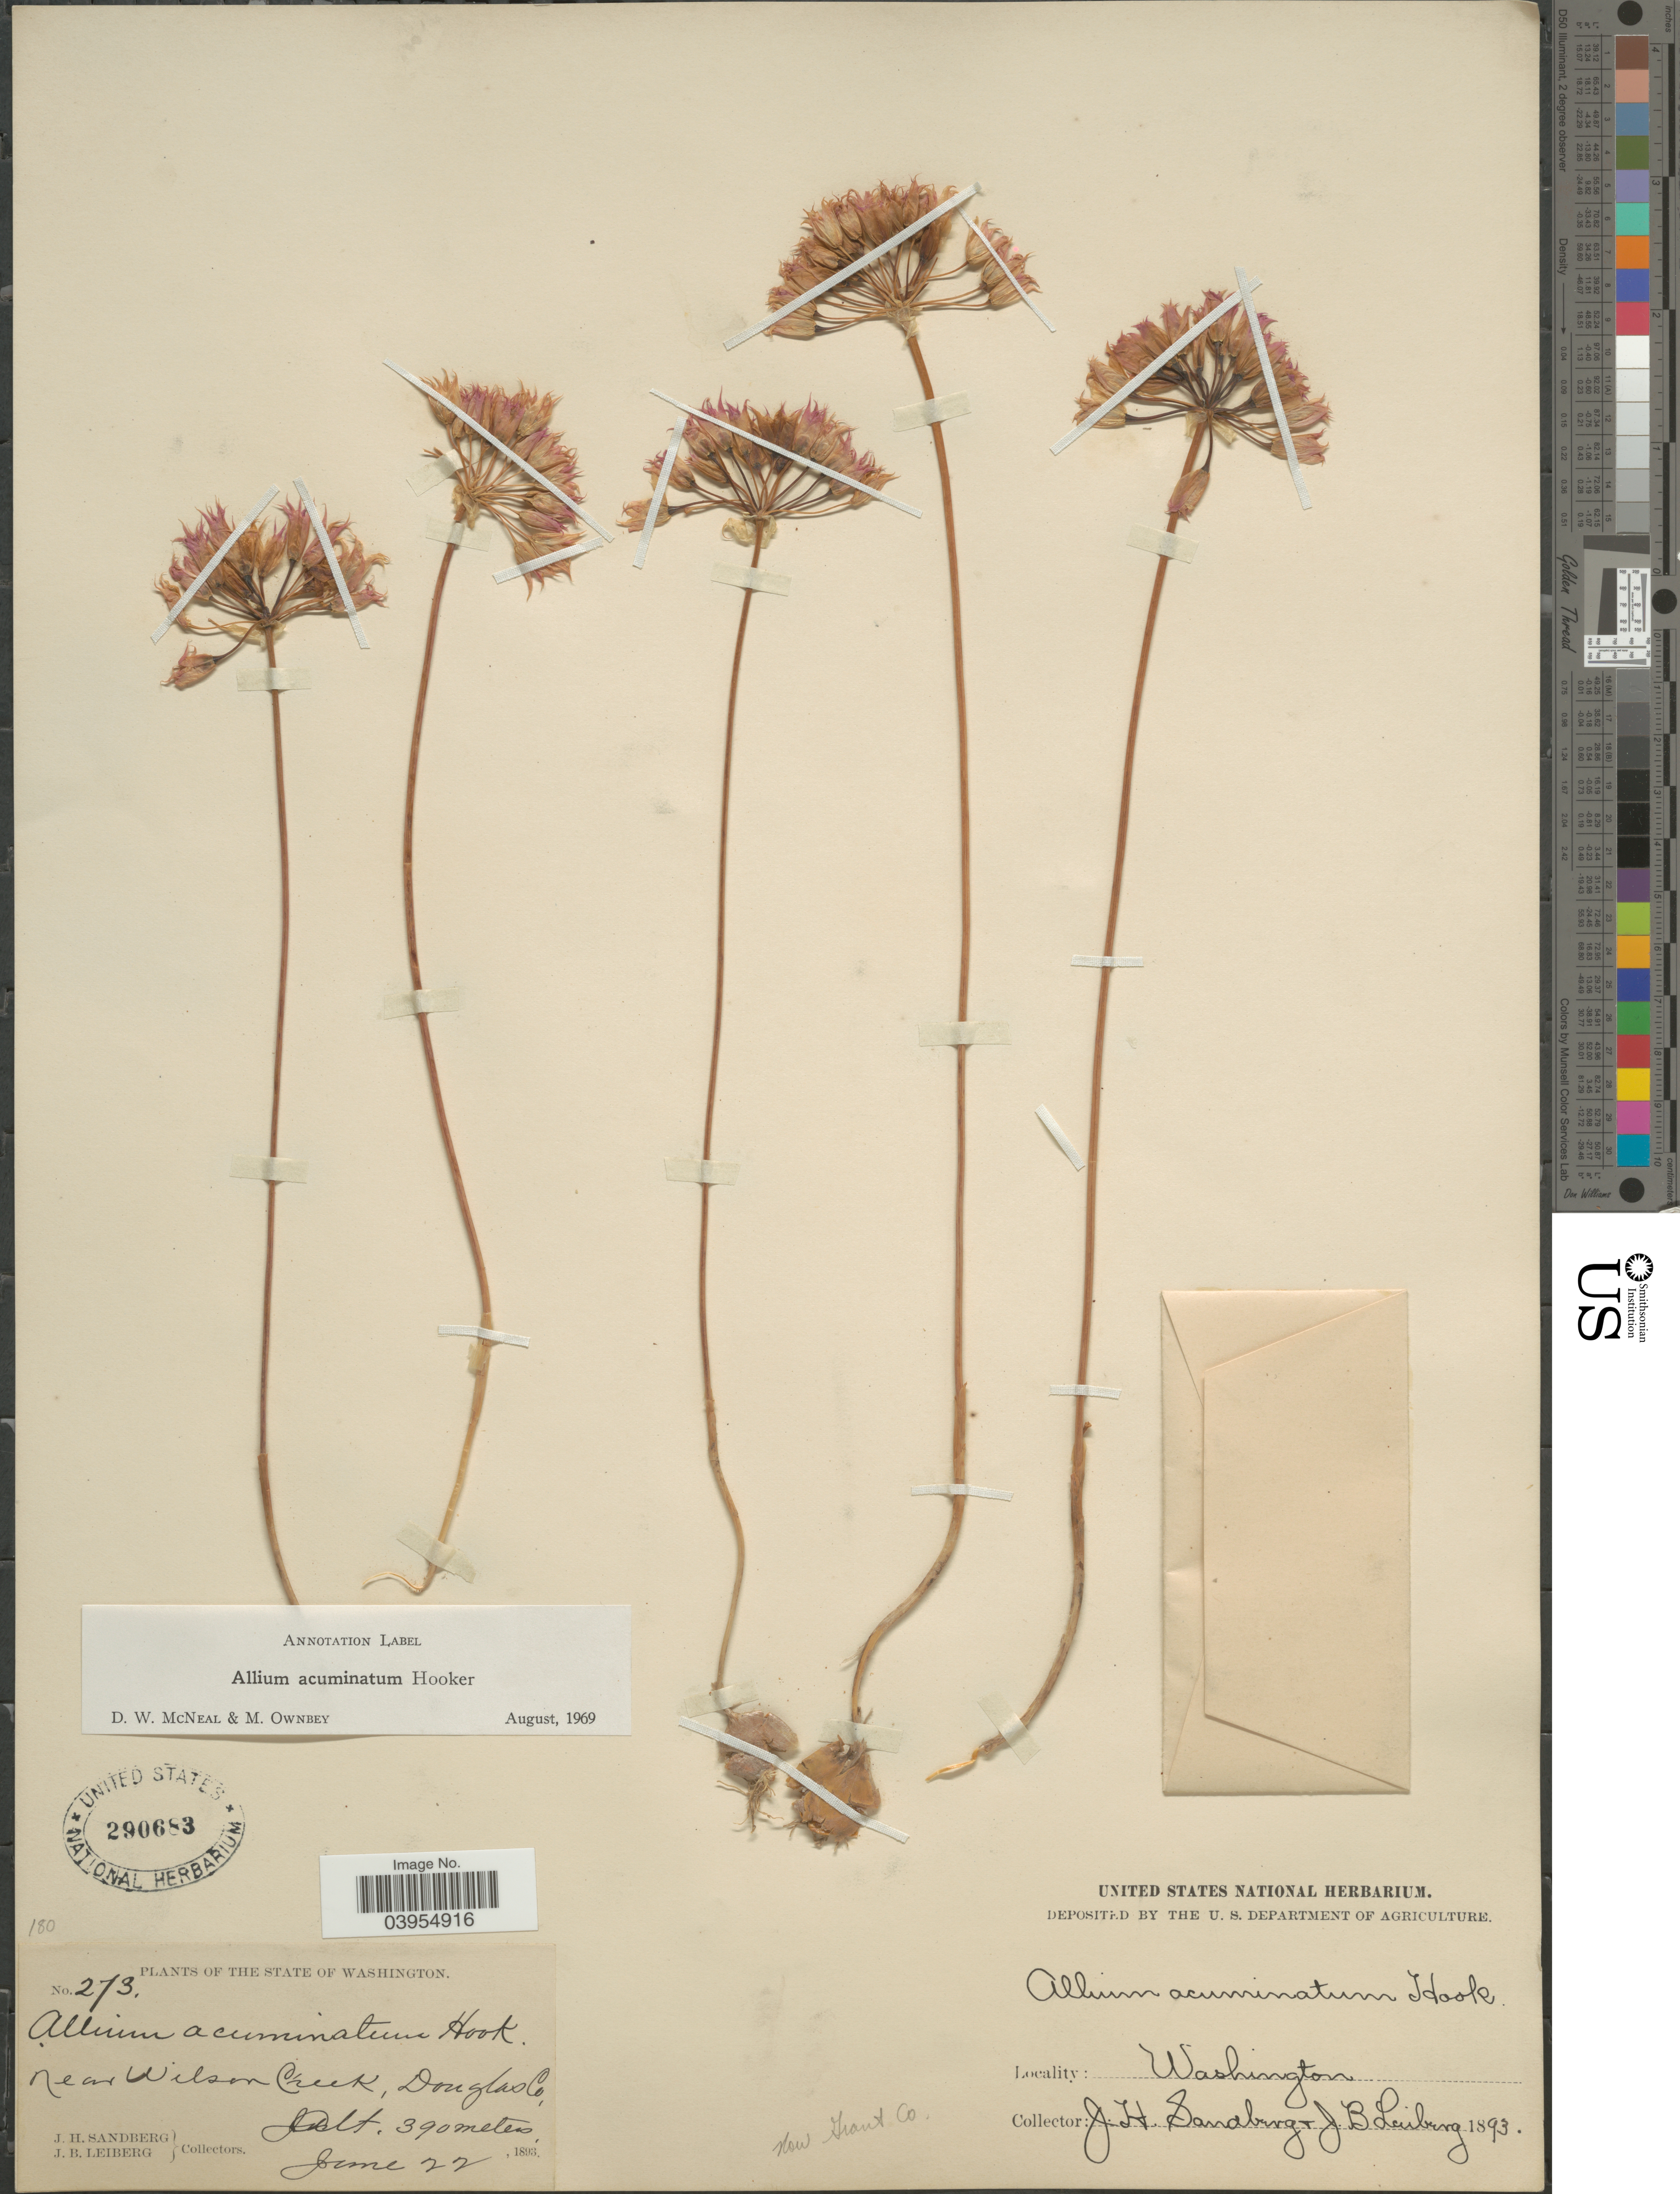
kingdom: Plantae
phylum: Tracheophyta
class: Liliopsida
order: Asparagales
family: Amaryllidaceae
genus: Allium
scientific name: Allium acuminatum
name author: Hook.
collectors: J. H. Sandberg & J. B. Leiberg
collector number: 273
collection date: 1893-06-22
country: United States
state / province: Washington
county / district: Douglas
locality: Near Wilson Creek, Douglas Co. Now Grant Co.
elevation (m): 390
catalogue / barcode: US 290683